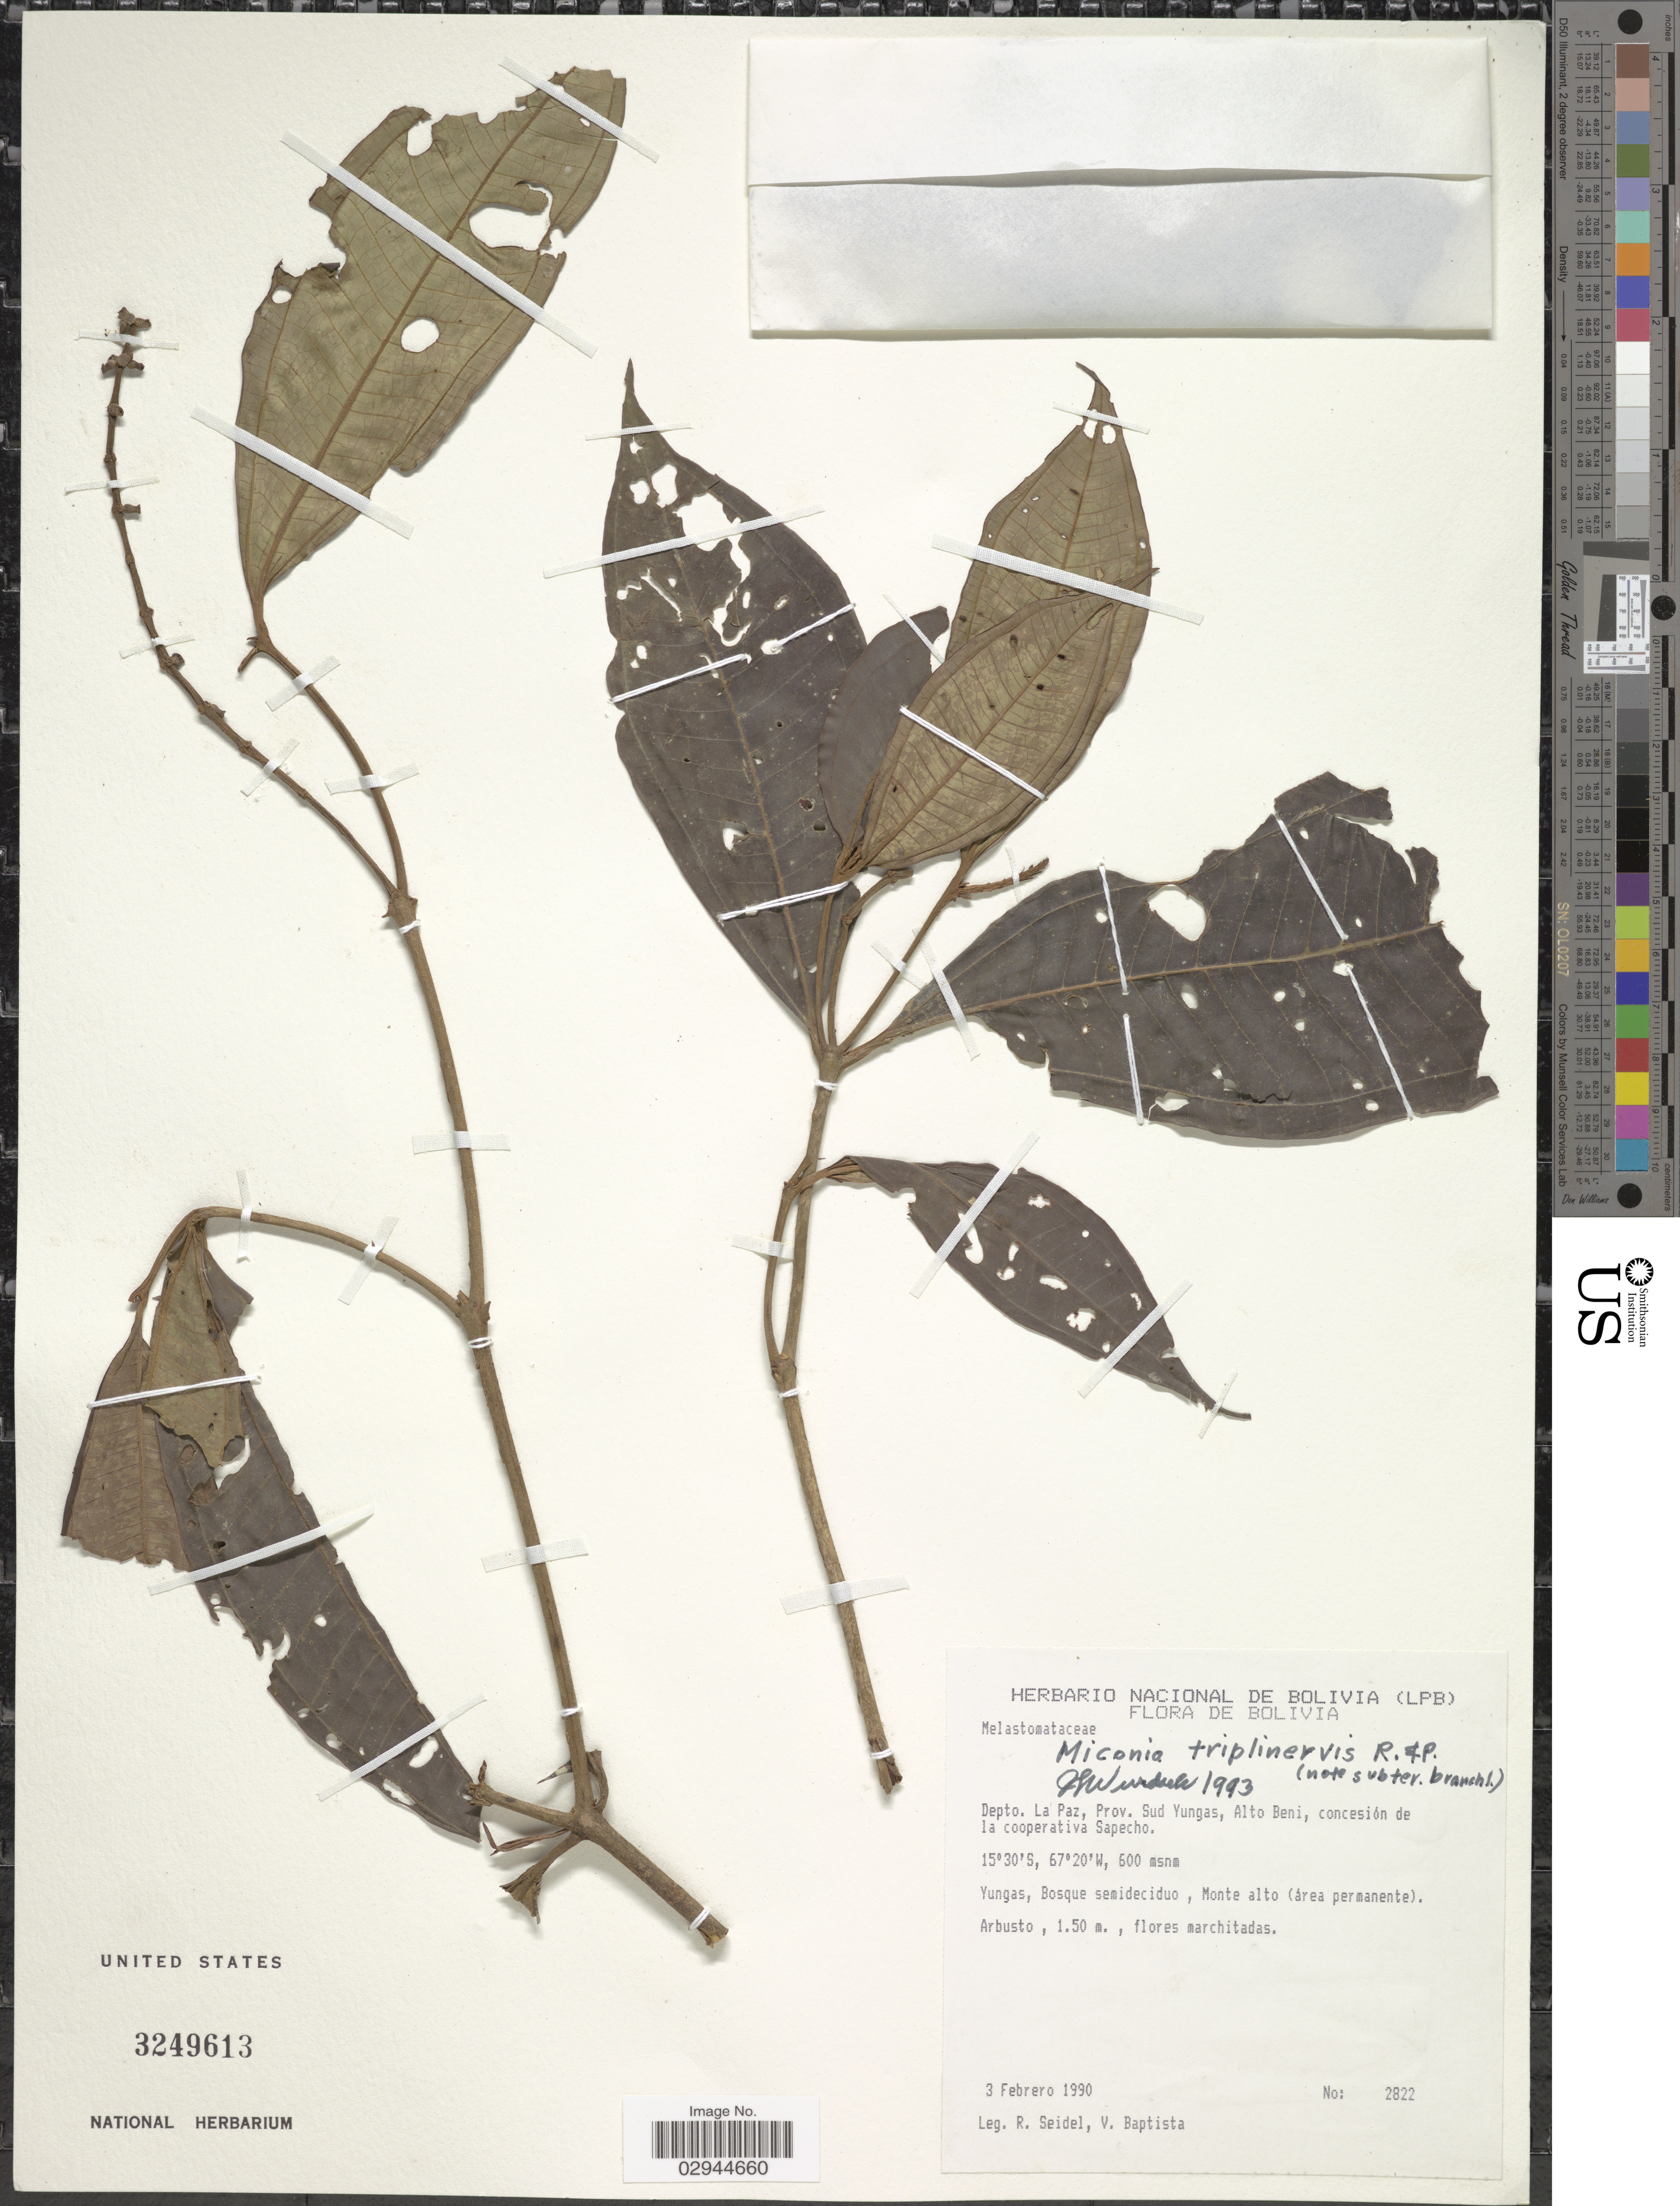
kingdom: Plantae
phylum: Tracheophyta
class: Magnoliopsida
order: Myrtales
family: Melastomataceae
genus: Miconia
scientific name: Miconia triplinervis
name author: Ruiz & Pav.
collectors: R. Seidel & V. Baptista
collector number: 2822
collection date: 1990-02-03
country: Bolivia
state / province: La Paz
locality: Depto. La Paz, Prov. Sud Yungas, Alto Beni, concesión de la cooperativa Sapecho.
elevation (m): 600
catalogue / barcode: US 3249613